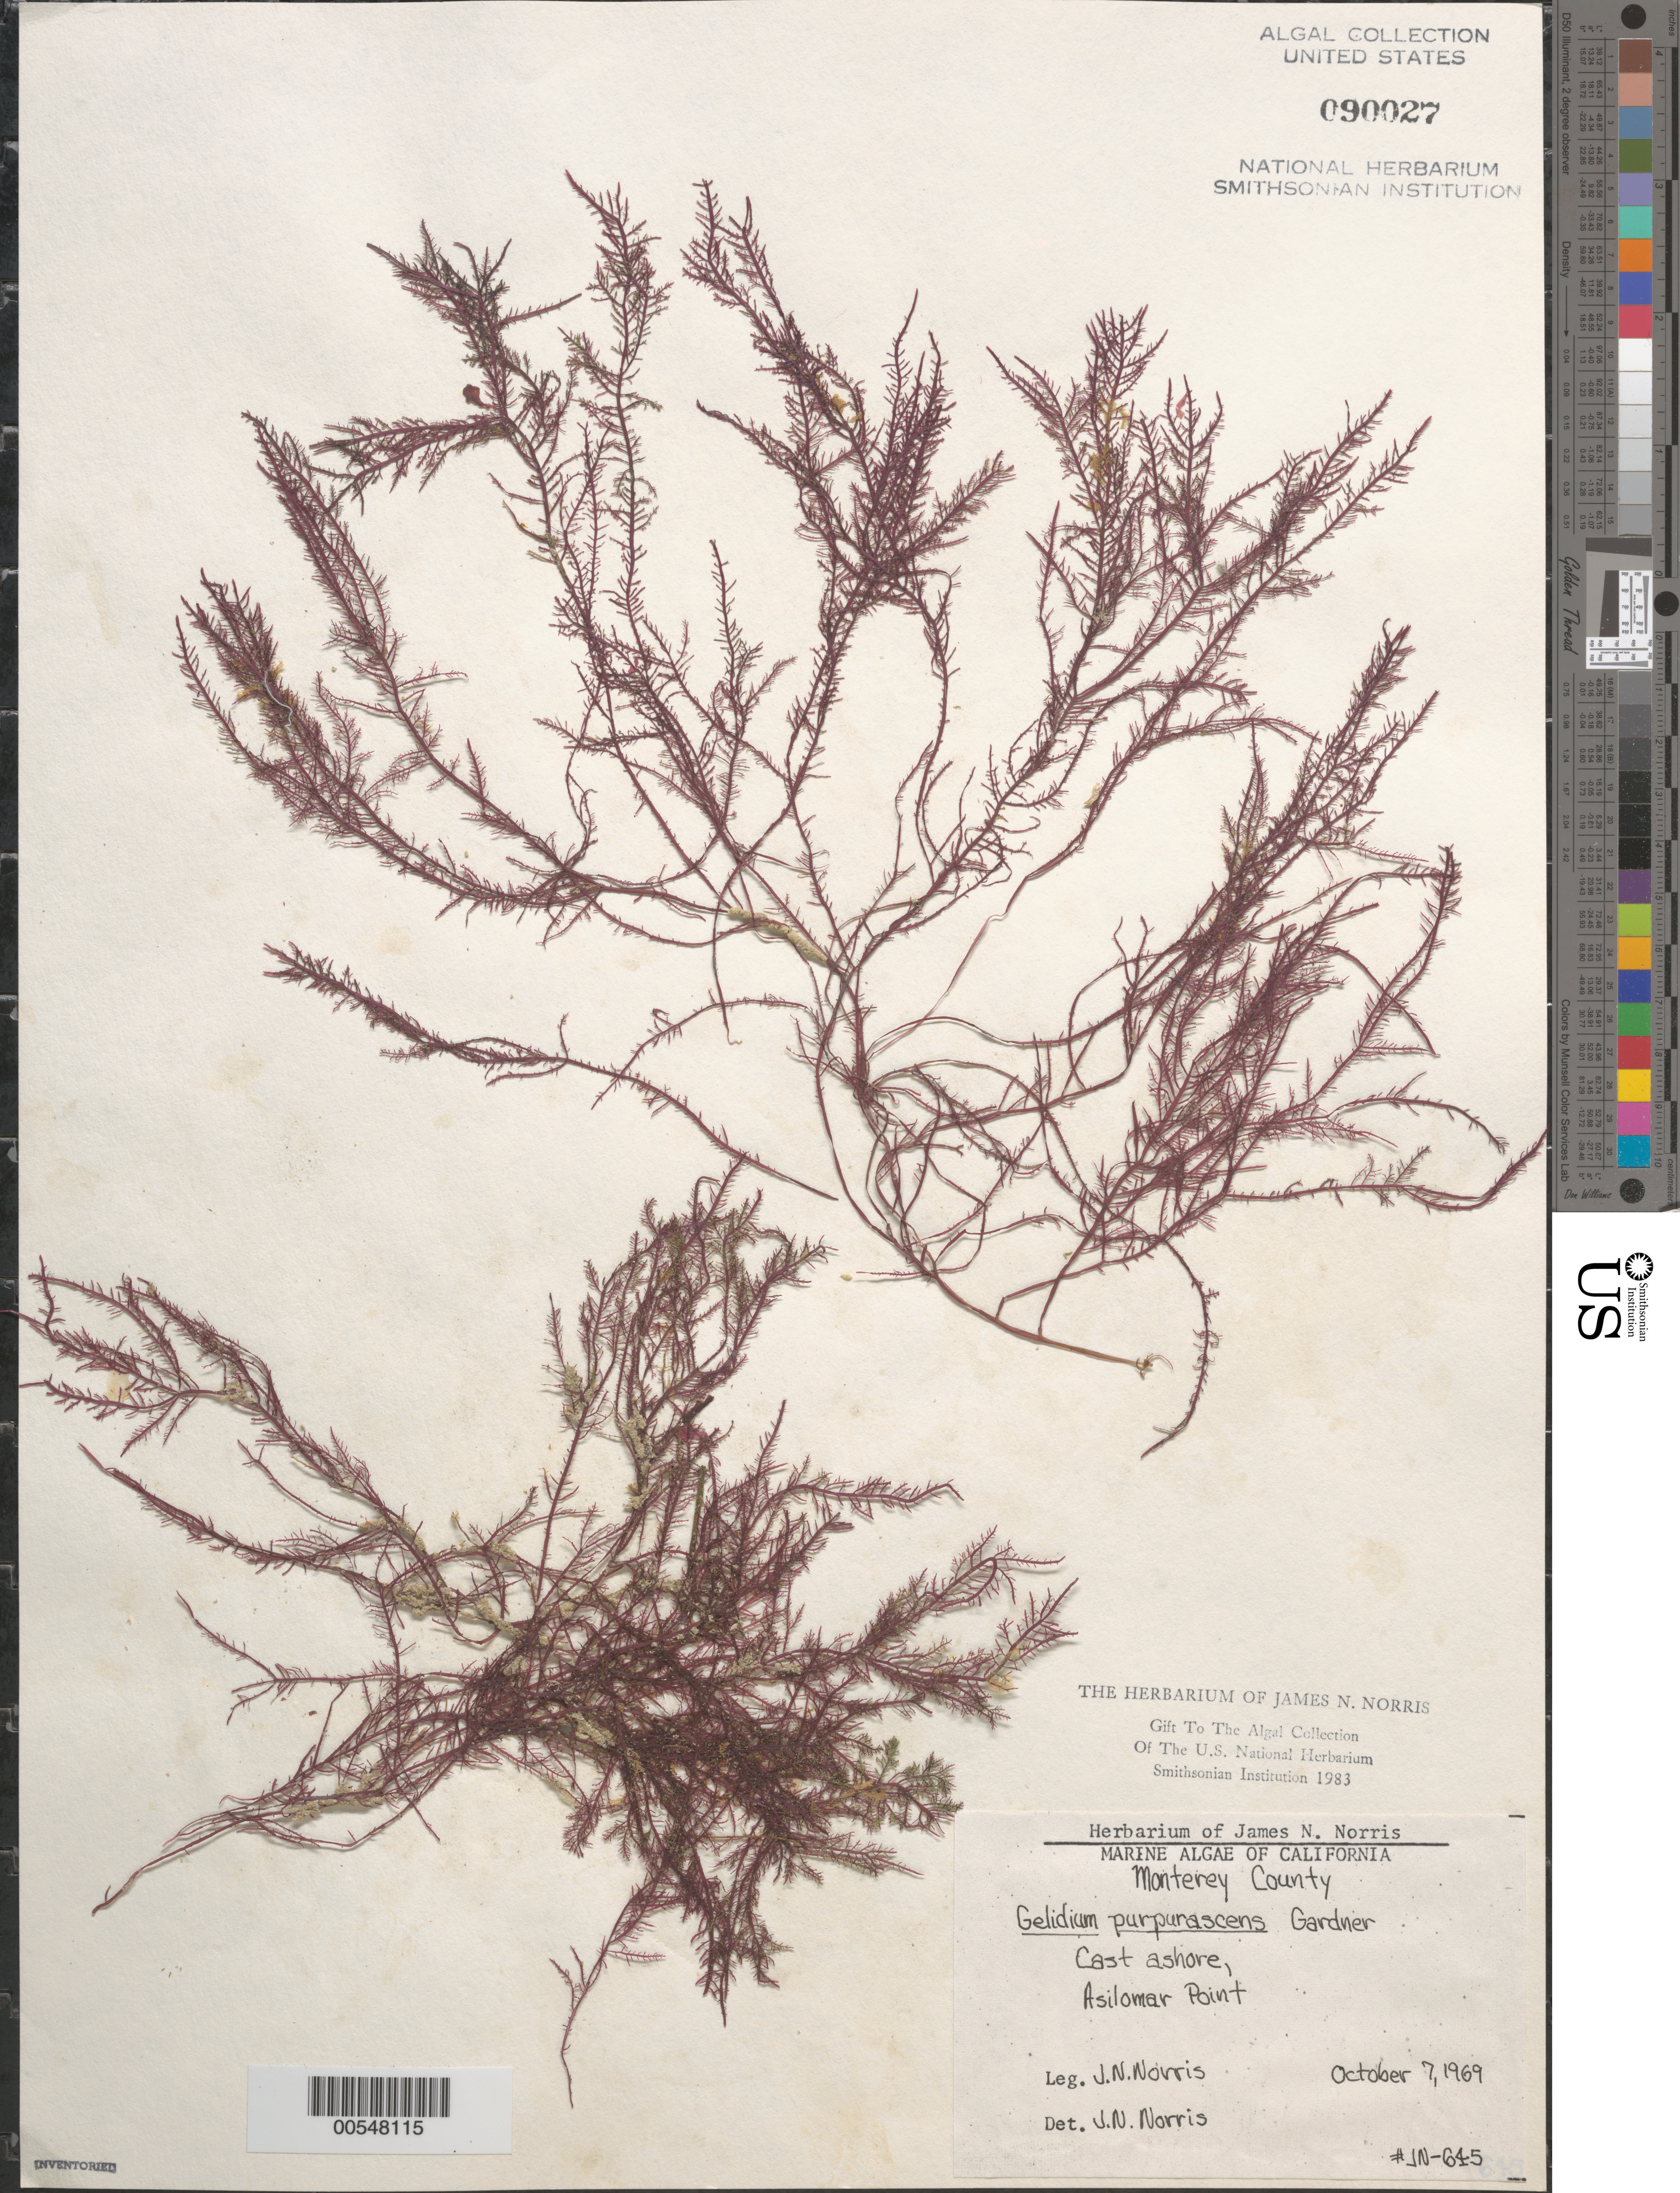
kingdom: Plantae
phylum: Rhodophyta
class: Florideophyceae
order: Gelidiales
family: Gelidiaceae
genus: Gelidium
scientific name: Gelidium purpurascens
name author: N.L. Gardner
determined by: Norris, James N.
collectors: J. N. Norris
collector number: JN-645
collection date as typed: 07 Oct 1969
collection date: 1969-10-07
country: United States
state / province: California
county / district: Monterey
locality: Asilomar Point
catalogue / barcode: US 90027